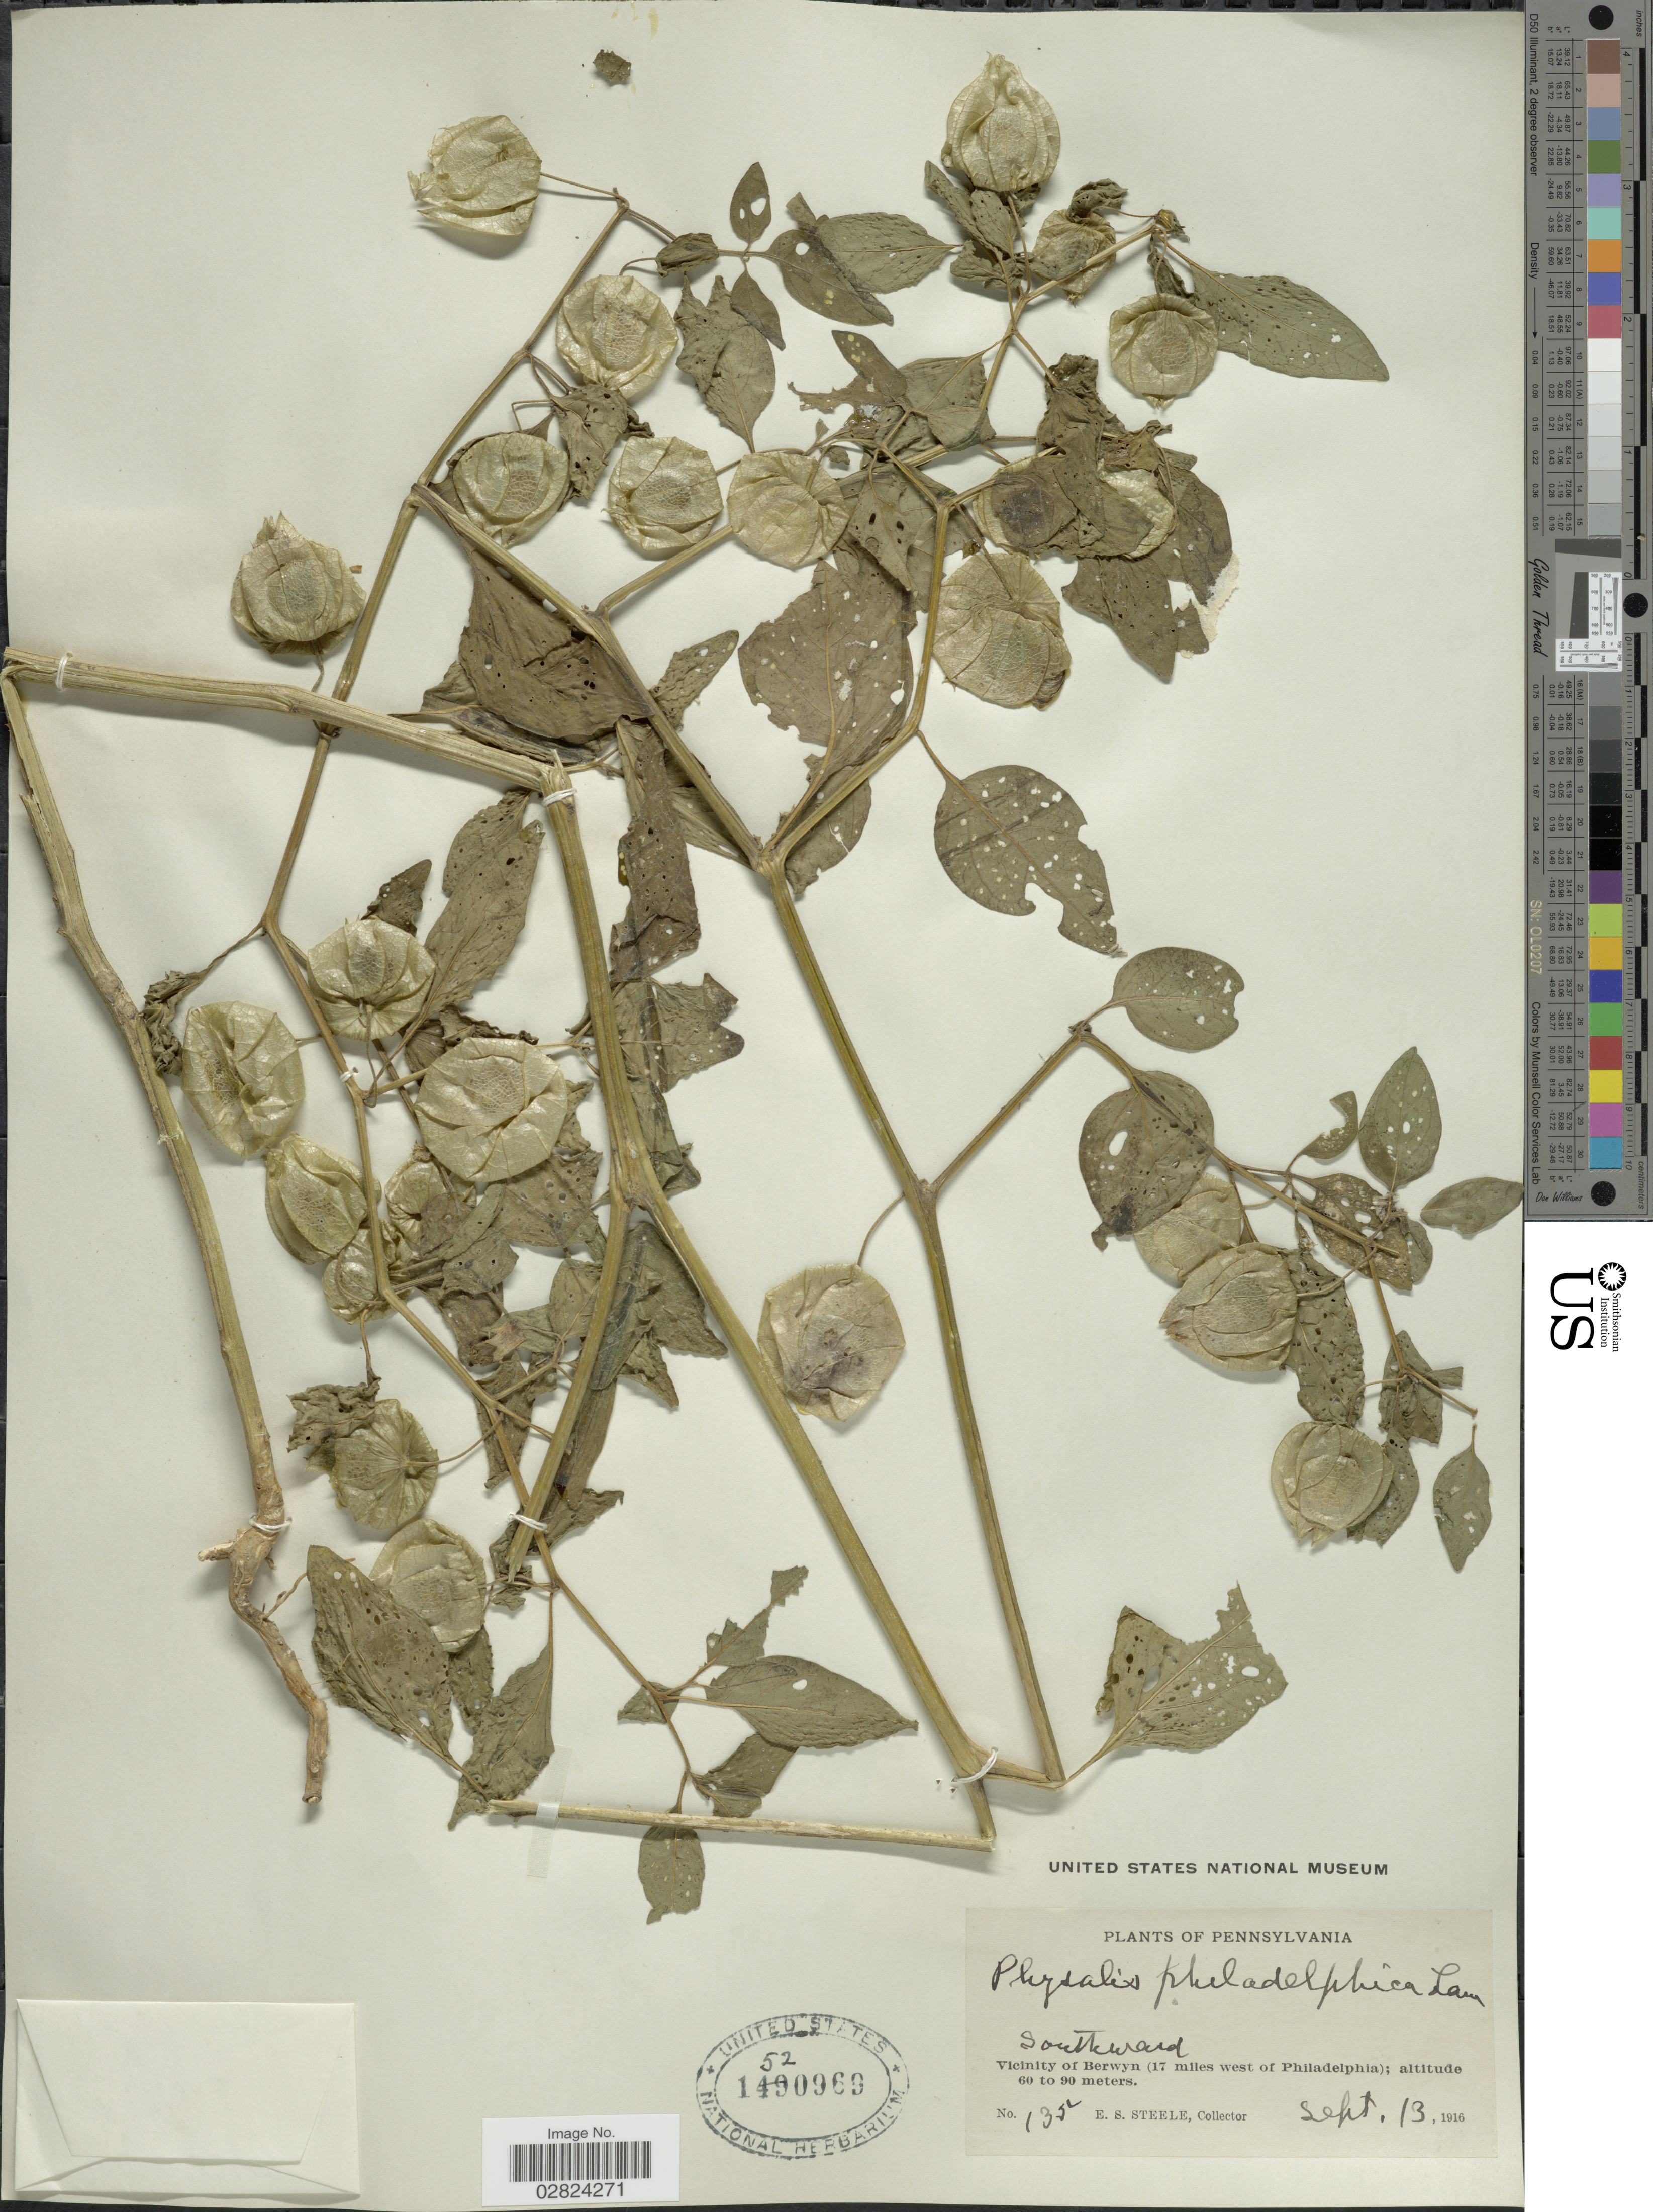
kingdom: Plantae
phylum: Tracheophyta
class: Magnoliopsida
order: Solanales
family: Solanaceae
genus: Physalis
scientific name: Physalis subglabrata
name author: Mack. & Bush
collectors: E. Steele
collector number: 135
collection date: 1916-09-13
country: United States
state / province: Pennsylvania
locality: Southward, Vicinity of Berwyn (17 miles west of Philadelphia).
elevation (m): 60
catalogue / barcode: US 1520969